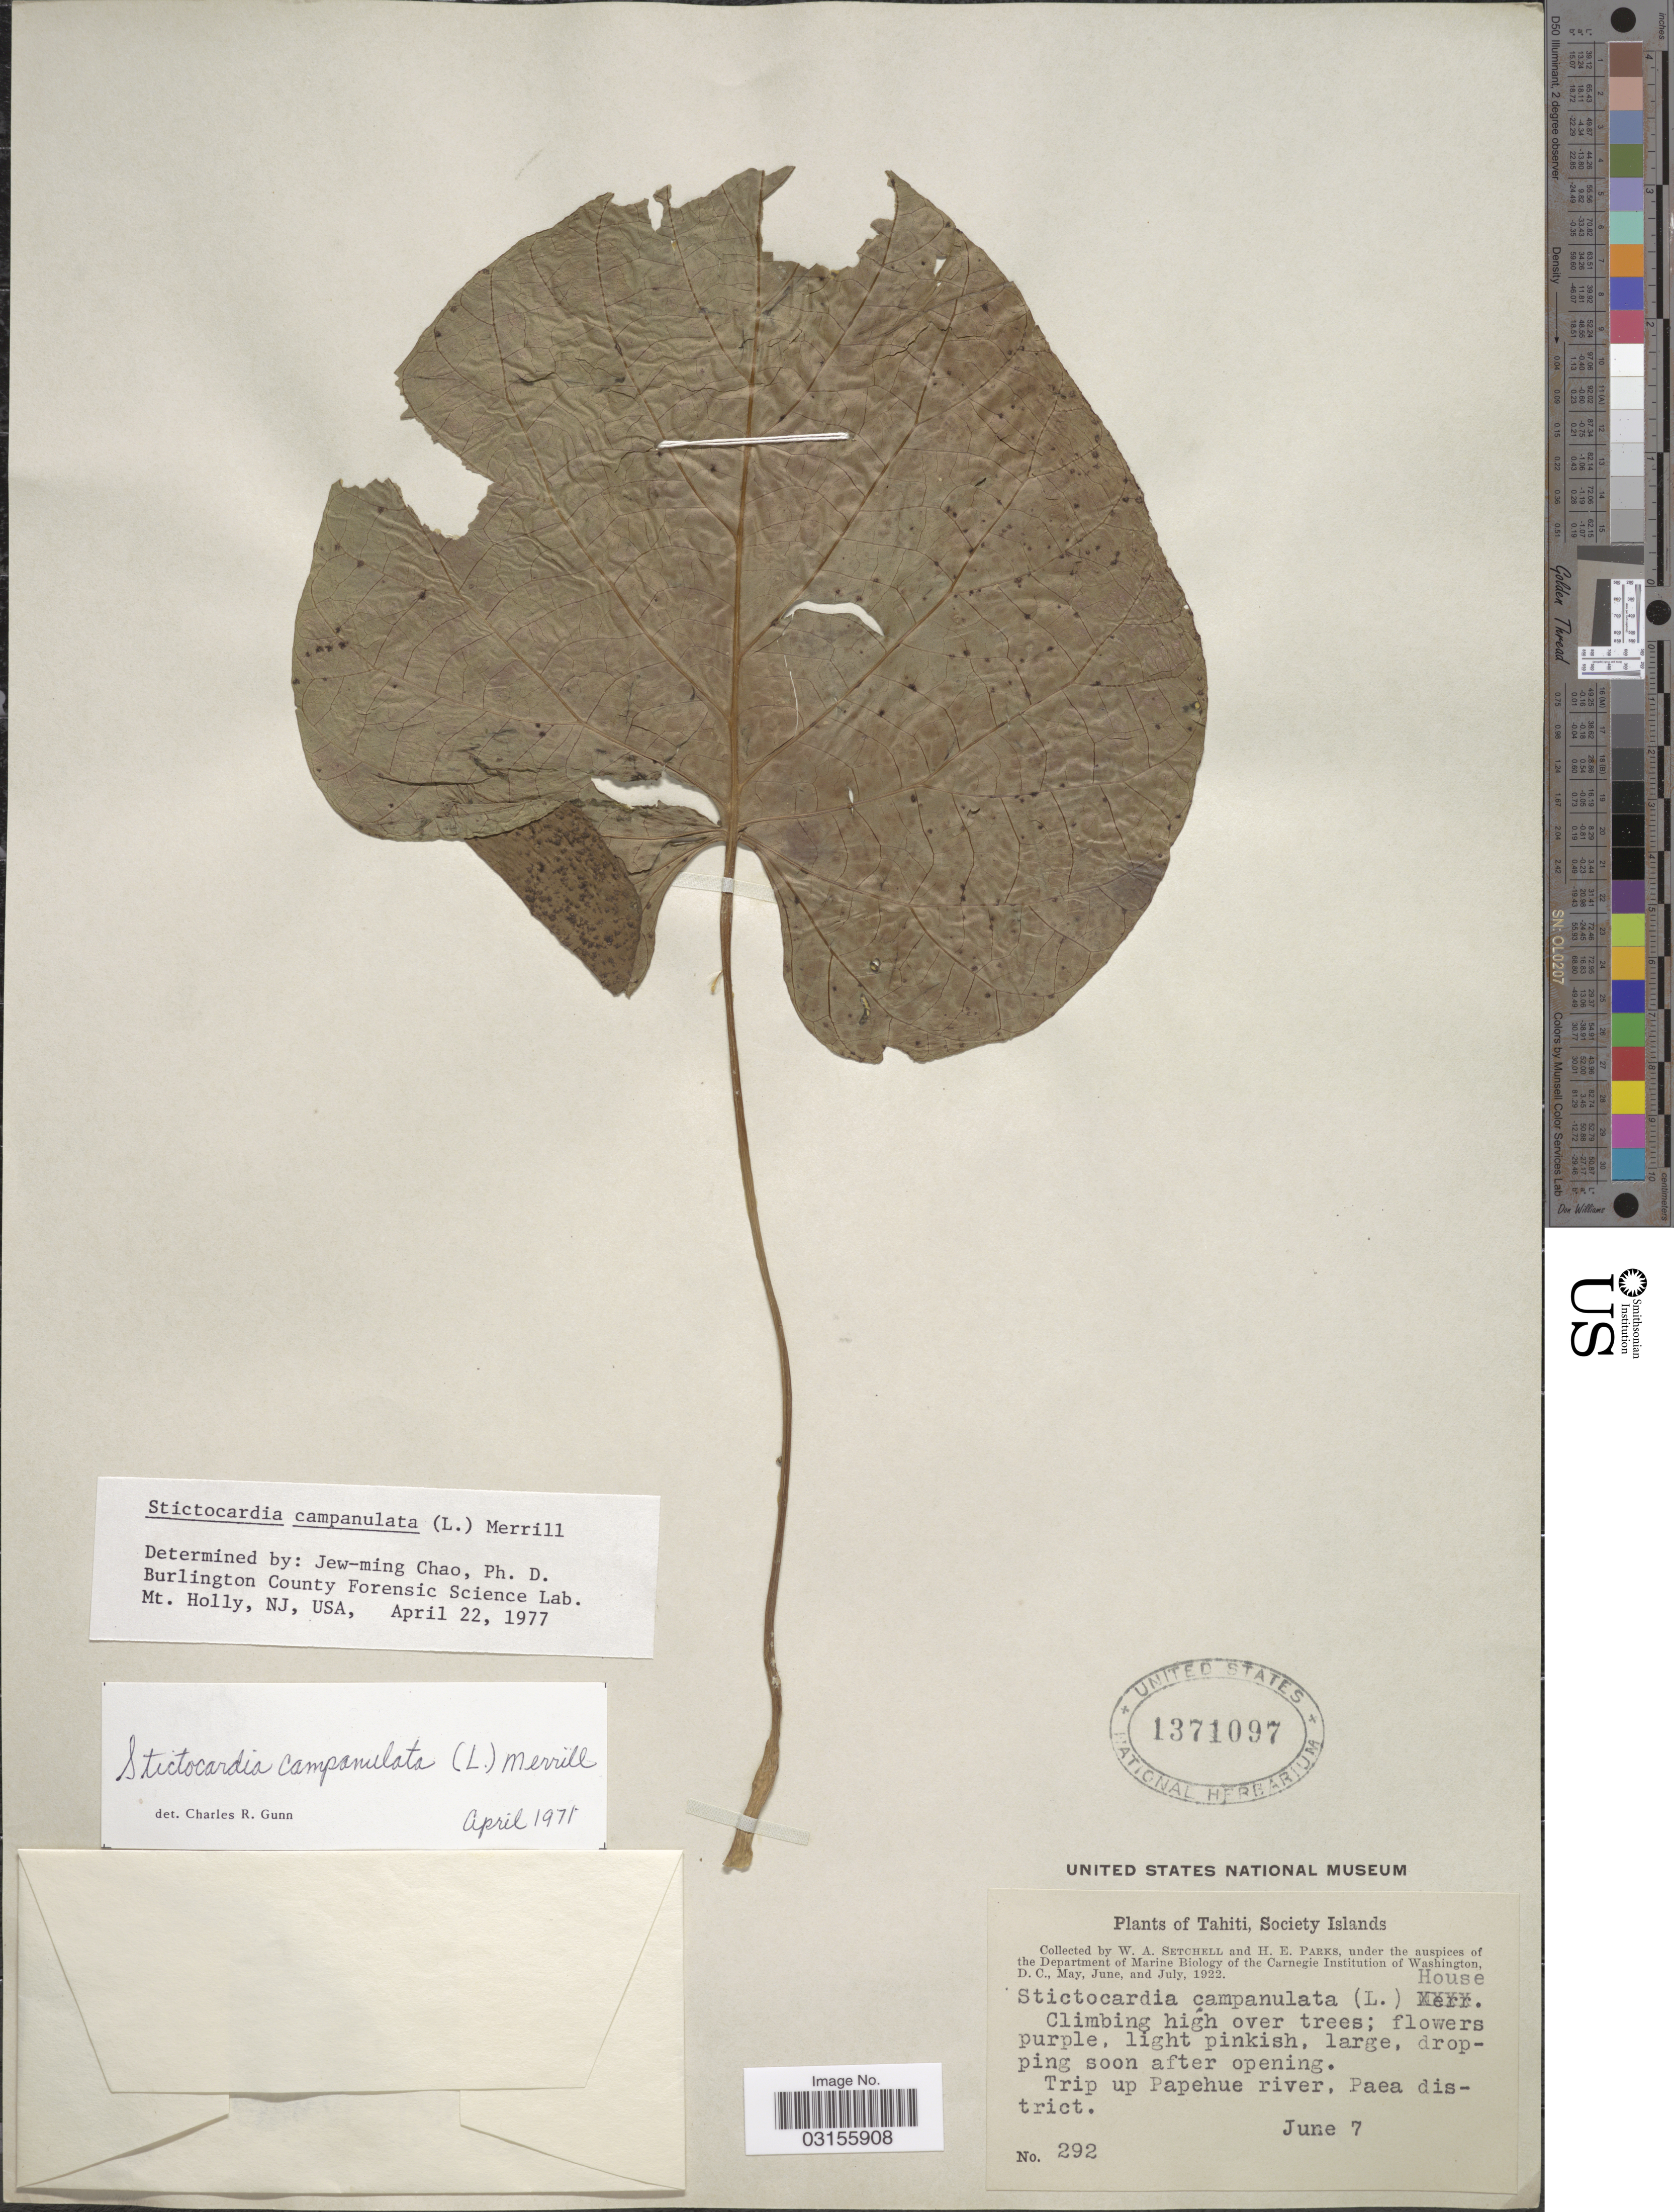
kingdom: Plantae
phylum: Tracheophyta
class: Magnoliopsida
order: Solanales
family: Convolvulaceae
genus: Stictocardia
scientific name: Stictocardia tiliifolia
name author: (Desr.) Hallier f.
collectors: W. Setchell & H. E. Parks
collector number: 292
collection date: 1922-06-07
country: French Polynesia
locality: Tahiti, Society Islands. Trip up Papehue river, Paea district.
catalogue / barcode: US 1371097